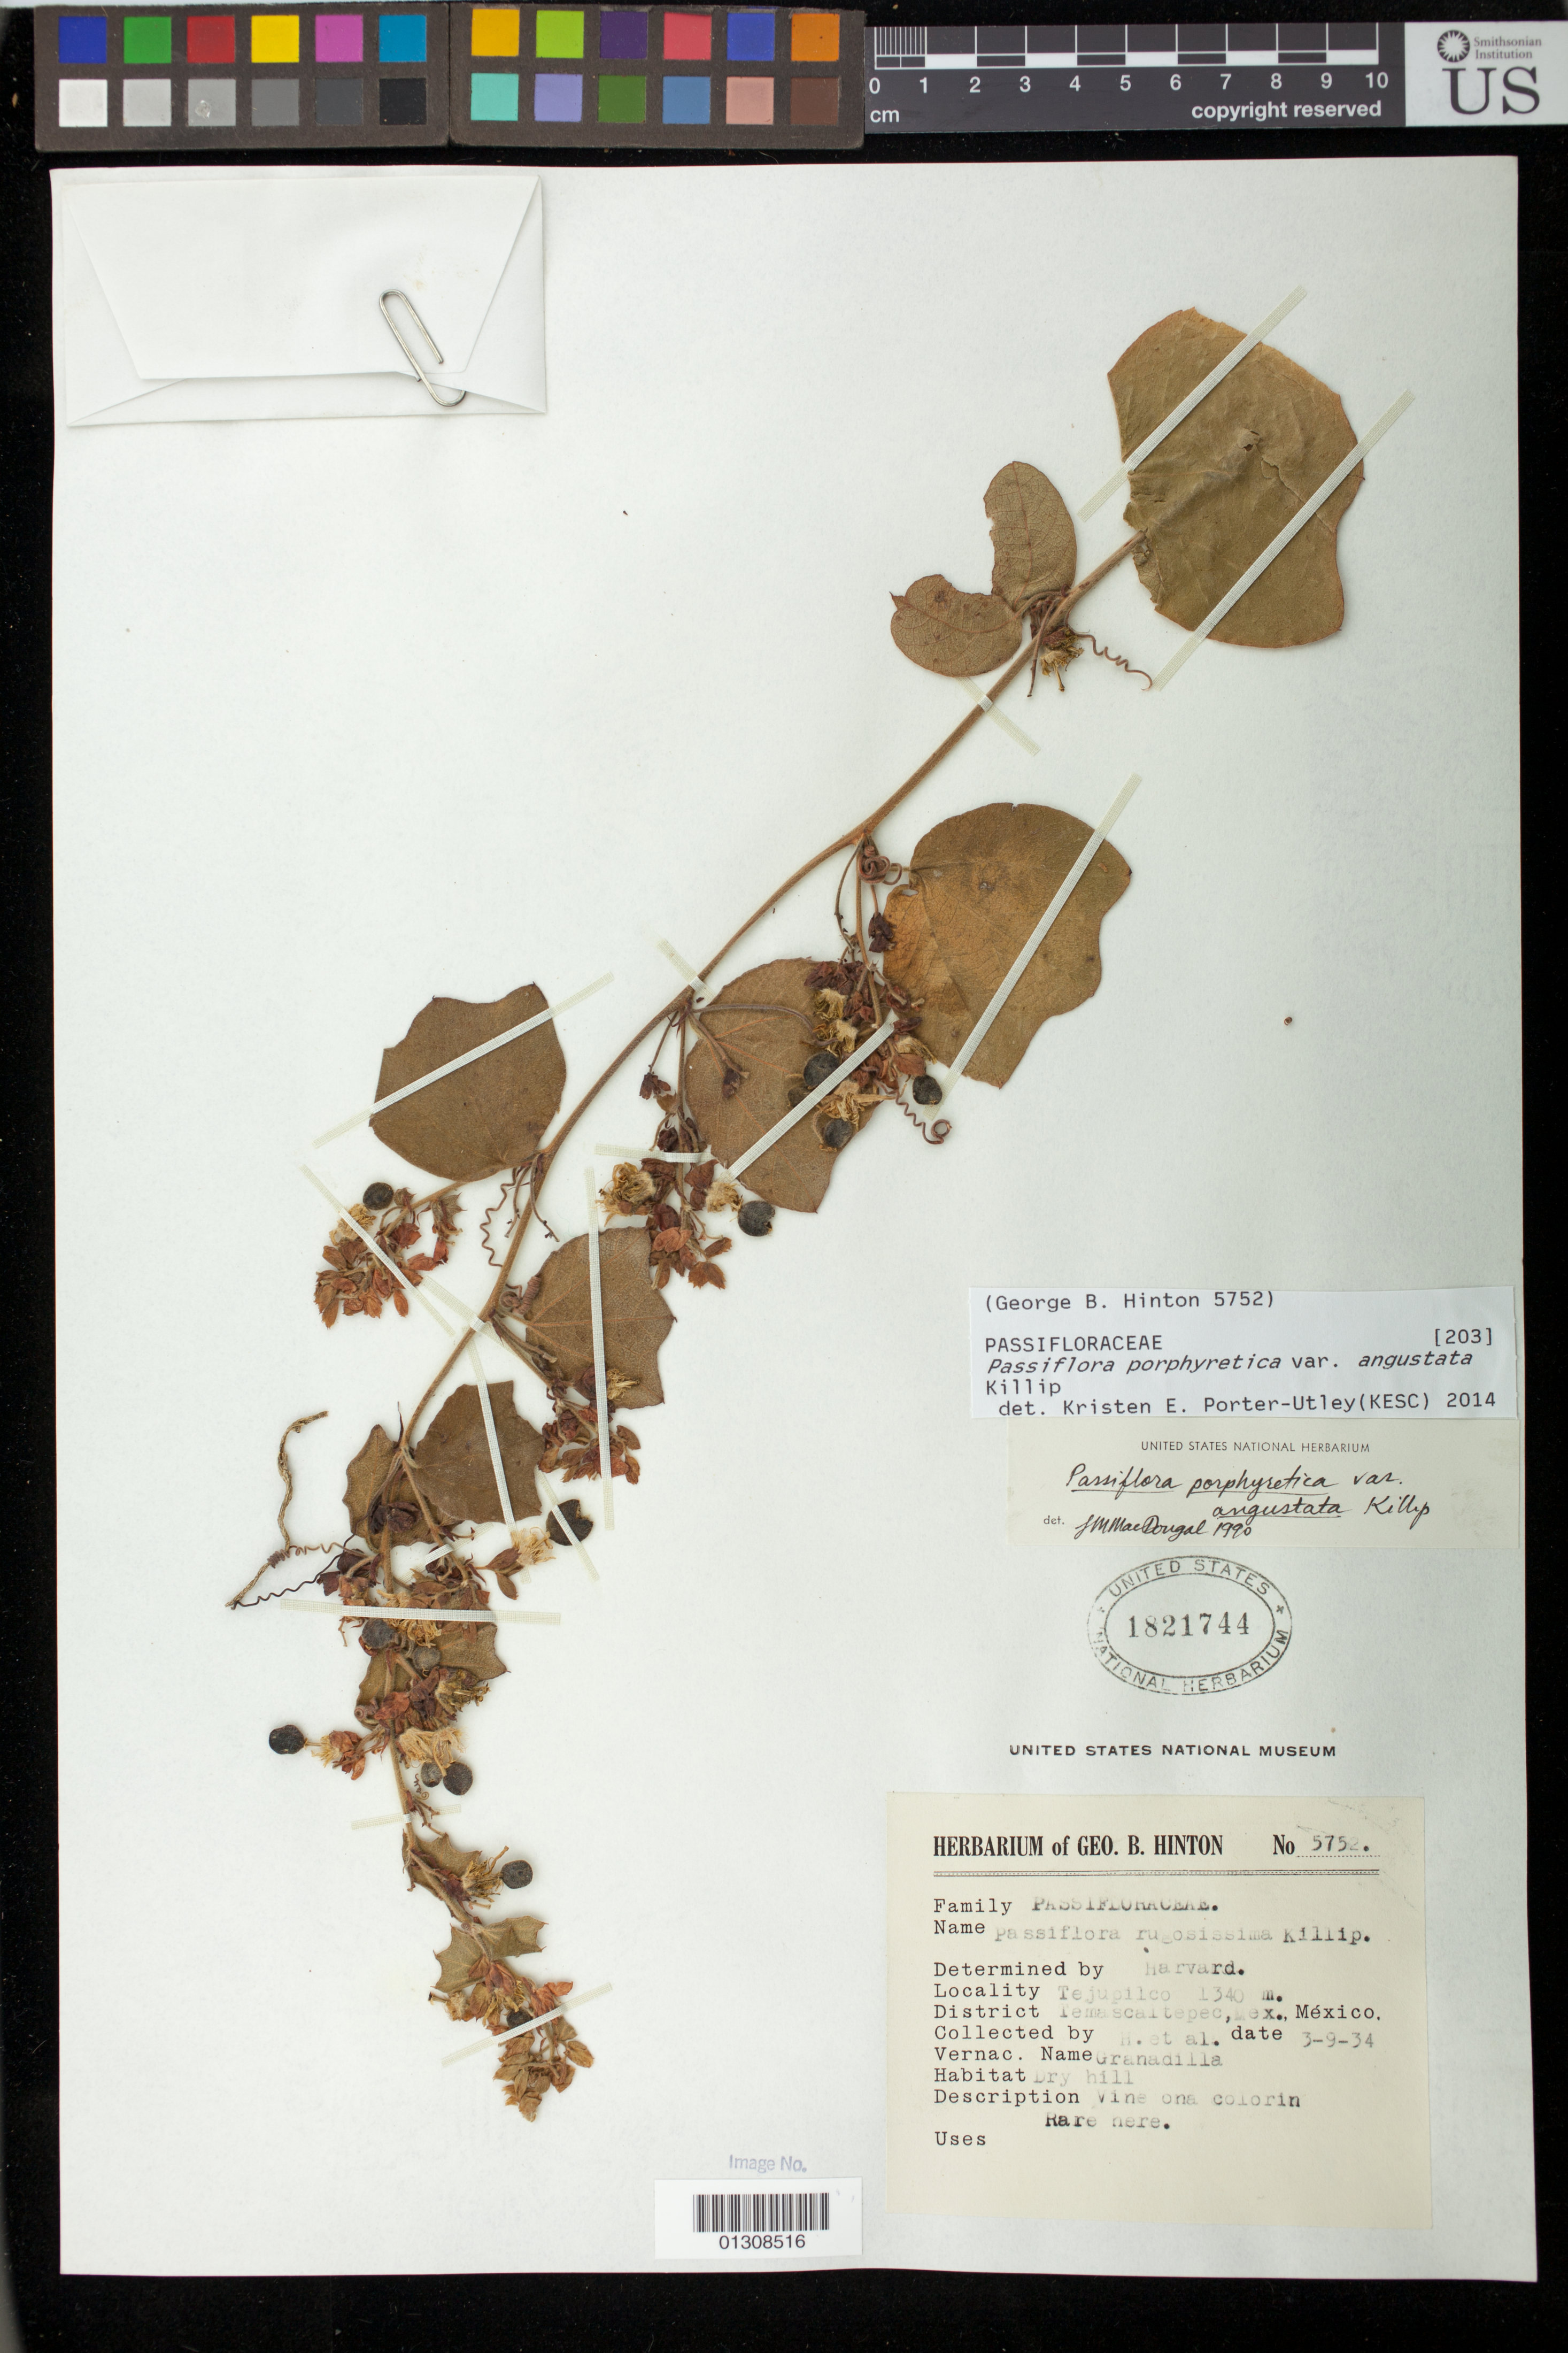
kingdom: Plantae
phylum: Tracheophyta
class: Magnoliopsida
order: Malpighiales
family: Passifloraceae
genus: Passiflora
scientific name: Passiflora porphyretica var. angustata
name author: Killip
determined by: Porter-Utley, K. E.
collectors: H. et al.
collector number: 5752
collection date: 1934-03-09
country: Mexico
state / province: México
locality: Temascaltepec, Tejupilco.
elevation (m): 1340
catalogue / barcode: US 1821744